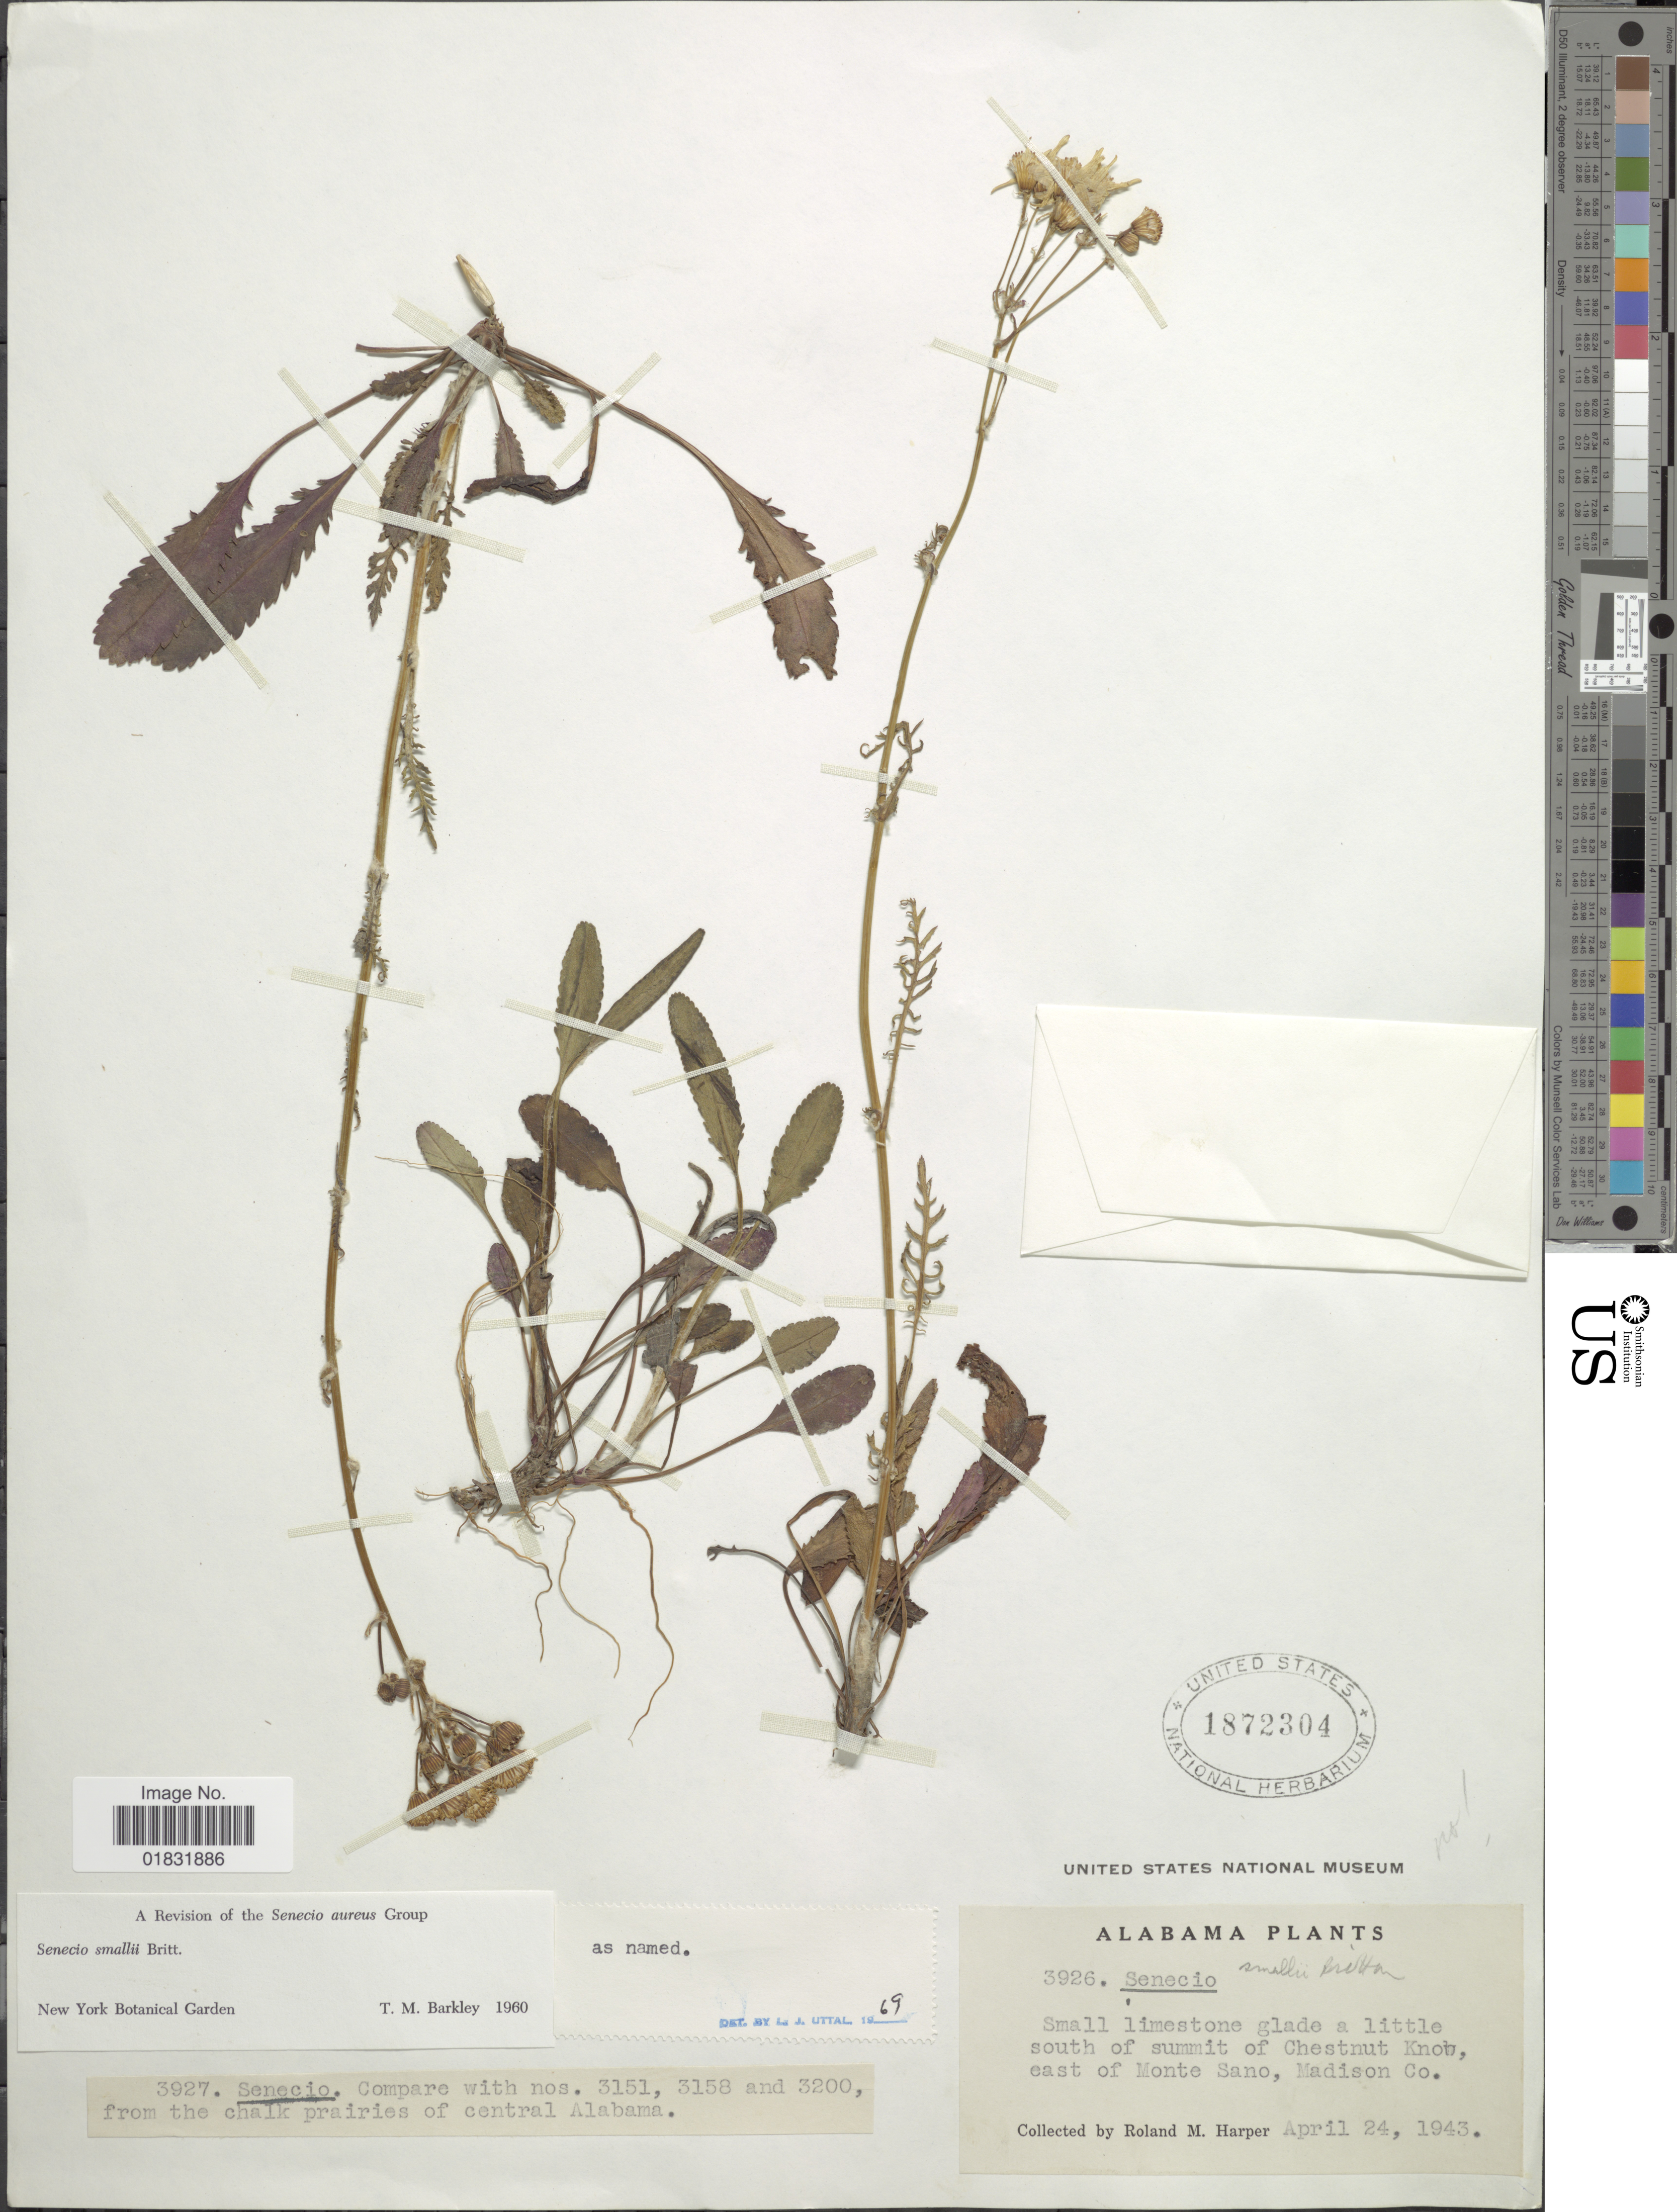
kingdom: Plantae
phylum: Tracheophyta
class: Magnoliopsida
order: Asterales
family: Asteraceae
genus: Packera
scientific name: Packera smallii Britton comb ined.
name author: Britton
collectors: R. M. Harper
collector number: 3926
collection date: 1943-03-24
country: United States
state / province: Alabama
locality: Small liemstone glade a little south of summit of Chesnut Knob, east of Monte Sano, Madison Co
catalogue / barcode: US 1872304